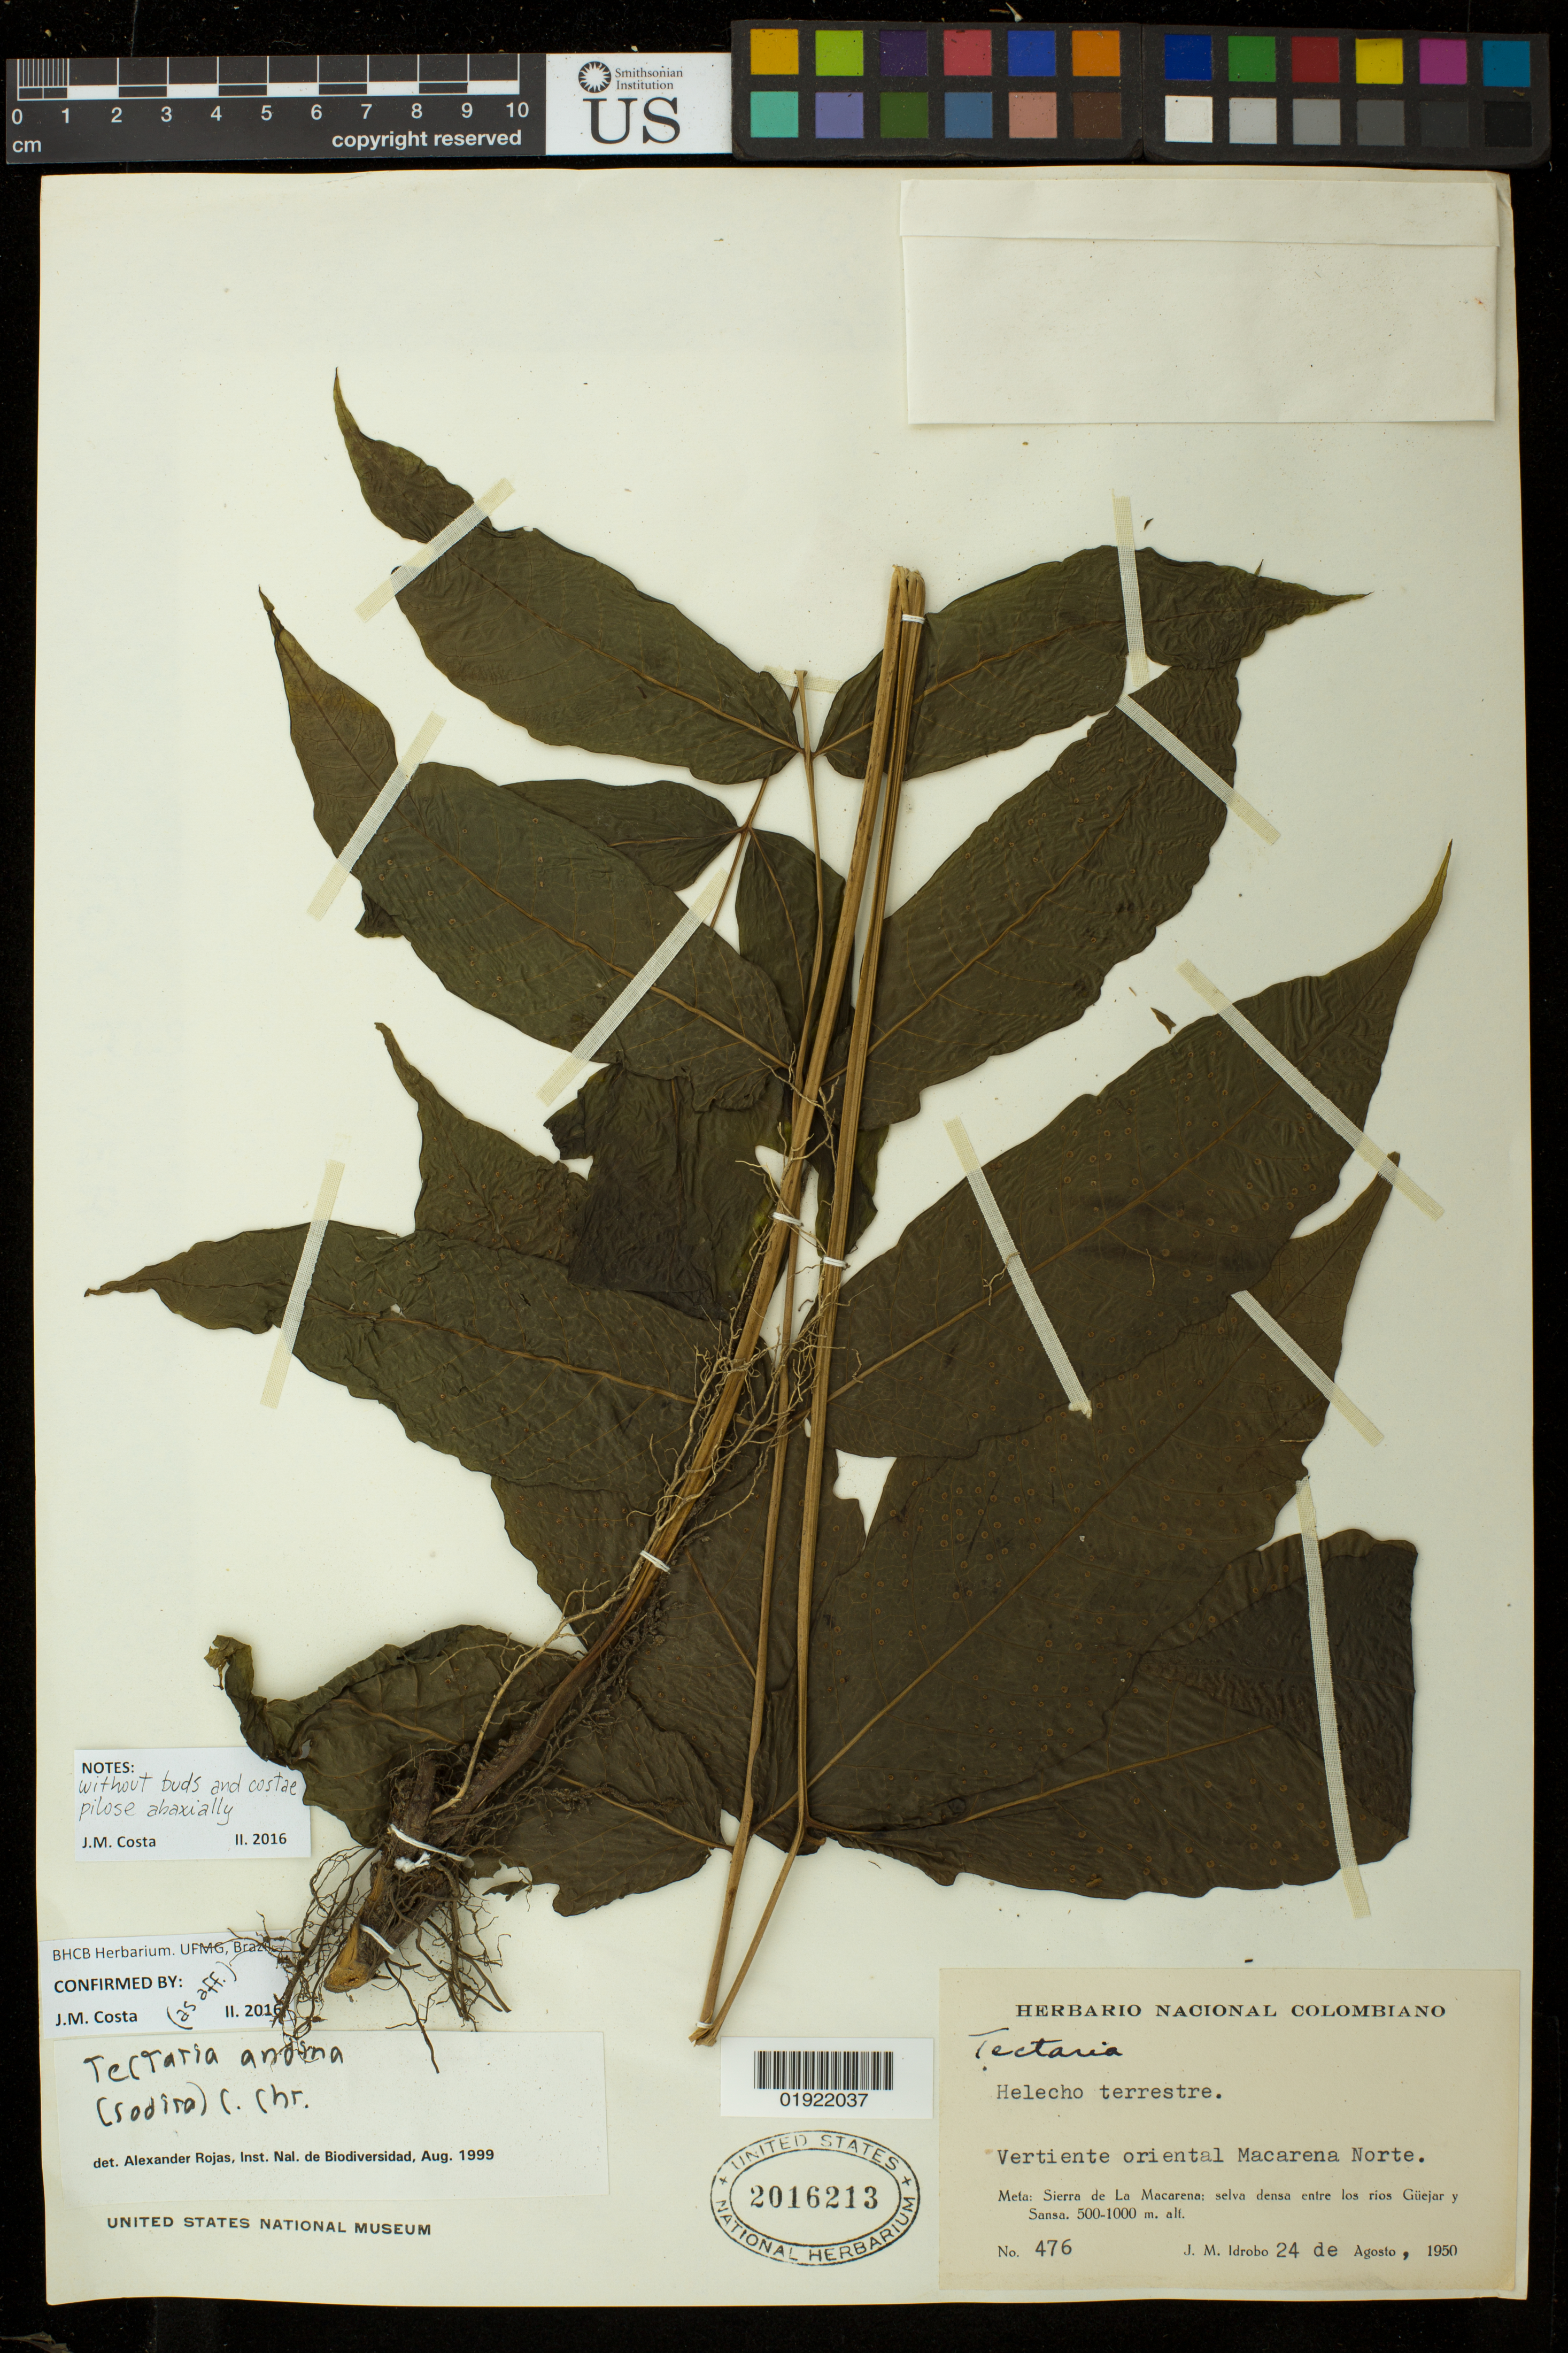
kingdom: Plantae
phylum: Tracheophyta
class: Polypodiopsida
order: Polypodiales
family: Tectariaceae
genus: Tectaria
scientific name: Tectaria andina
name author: (Baker) C. Chr.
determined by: Costa, J. M.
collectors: J. M. Idrobo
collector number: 476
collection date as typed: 24 de agosto, 1950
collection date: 1950-08-24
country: Colombia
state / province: Meta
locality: Sierra de La Macarena; selva densa entre los rios Guejar y Sansa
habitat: vertiente oriental Macarena Norte.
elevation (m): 500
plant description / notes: without buds and costae pilose abaxially. -J.M. Costa (02/2016)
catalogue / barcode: US 2016213